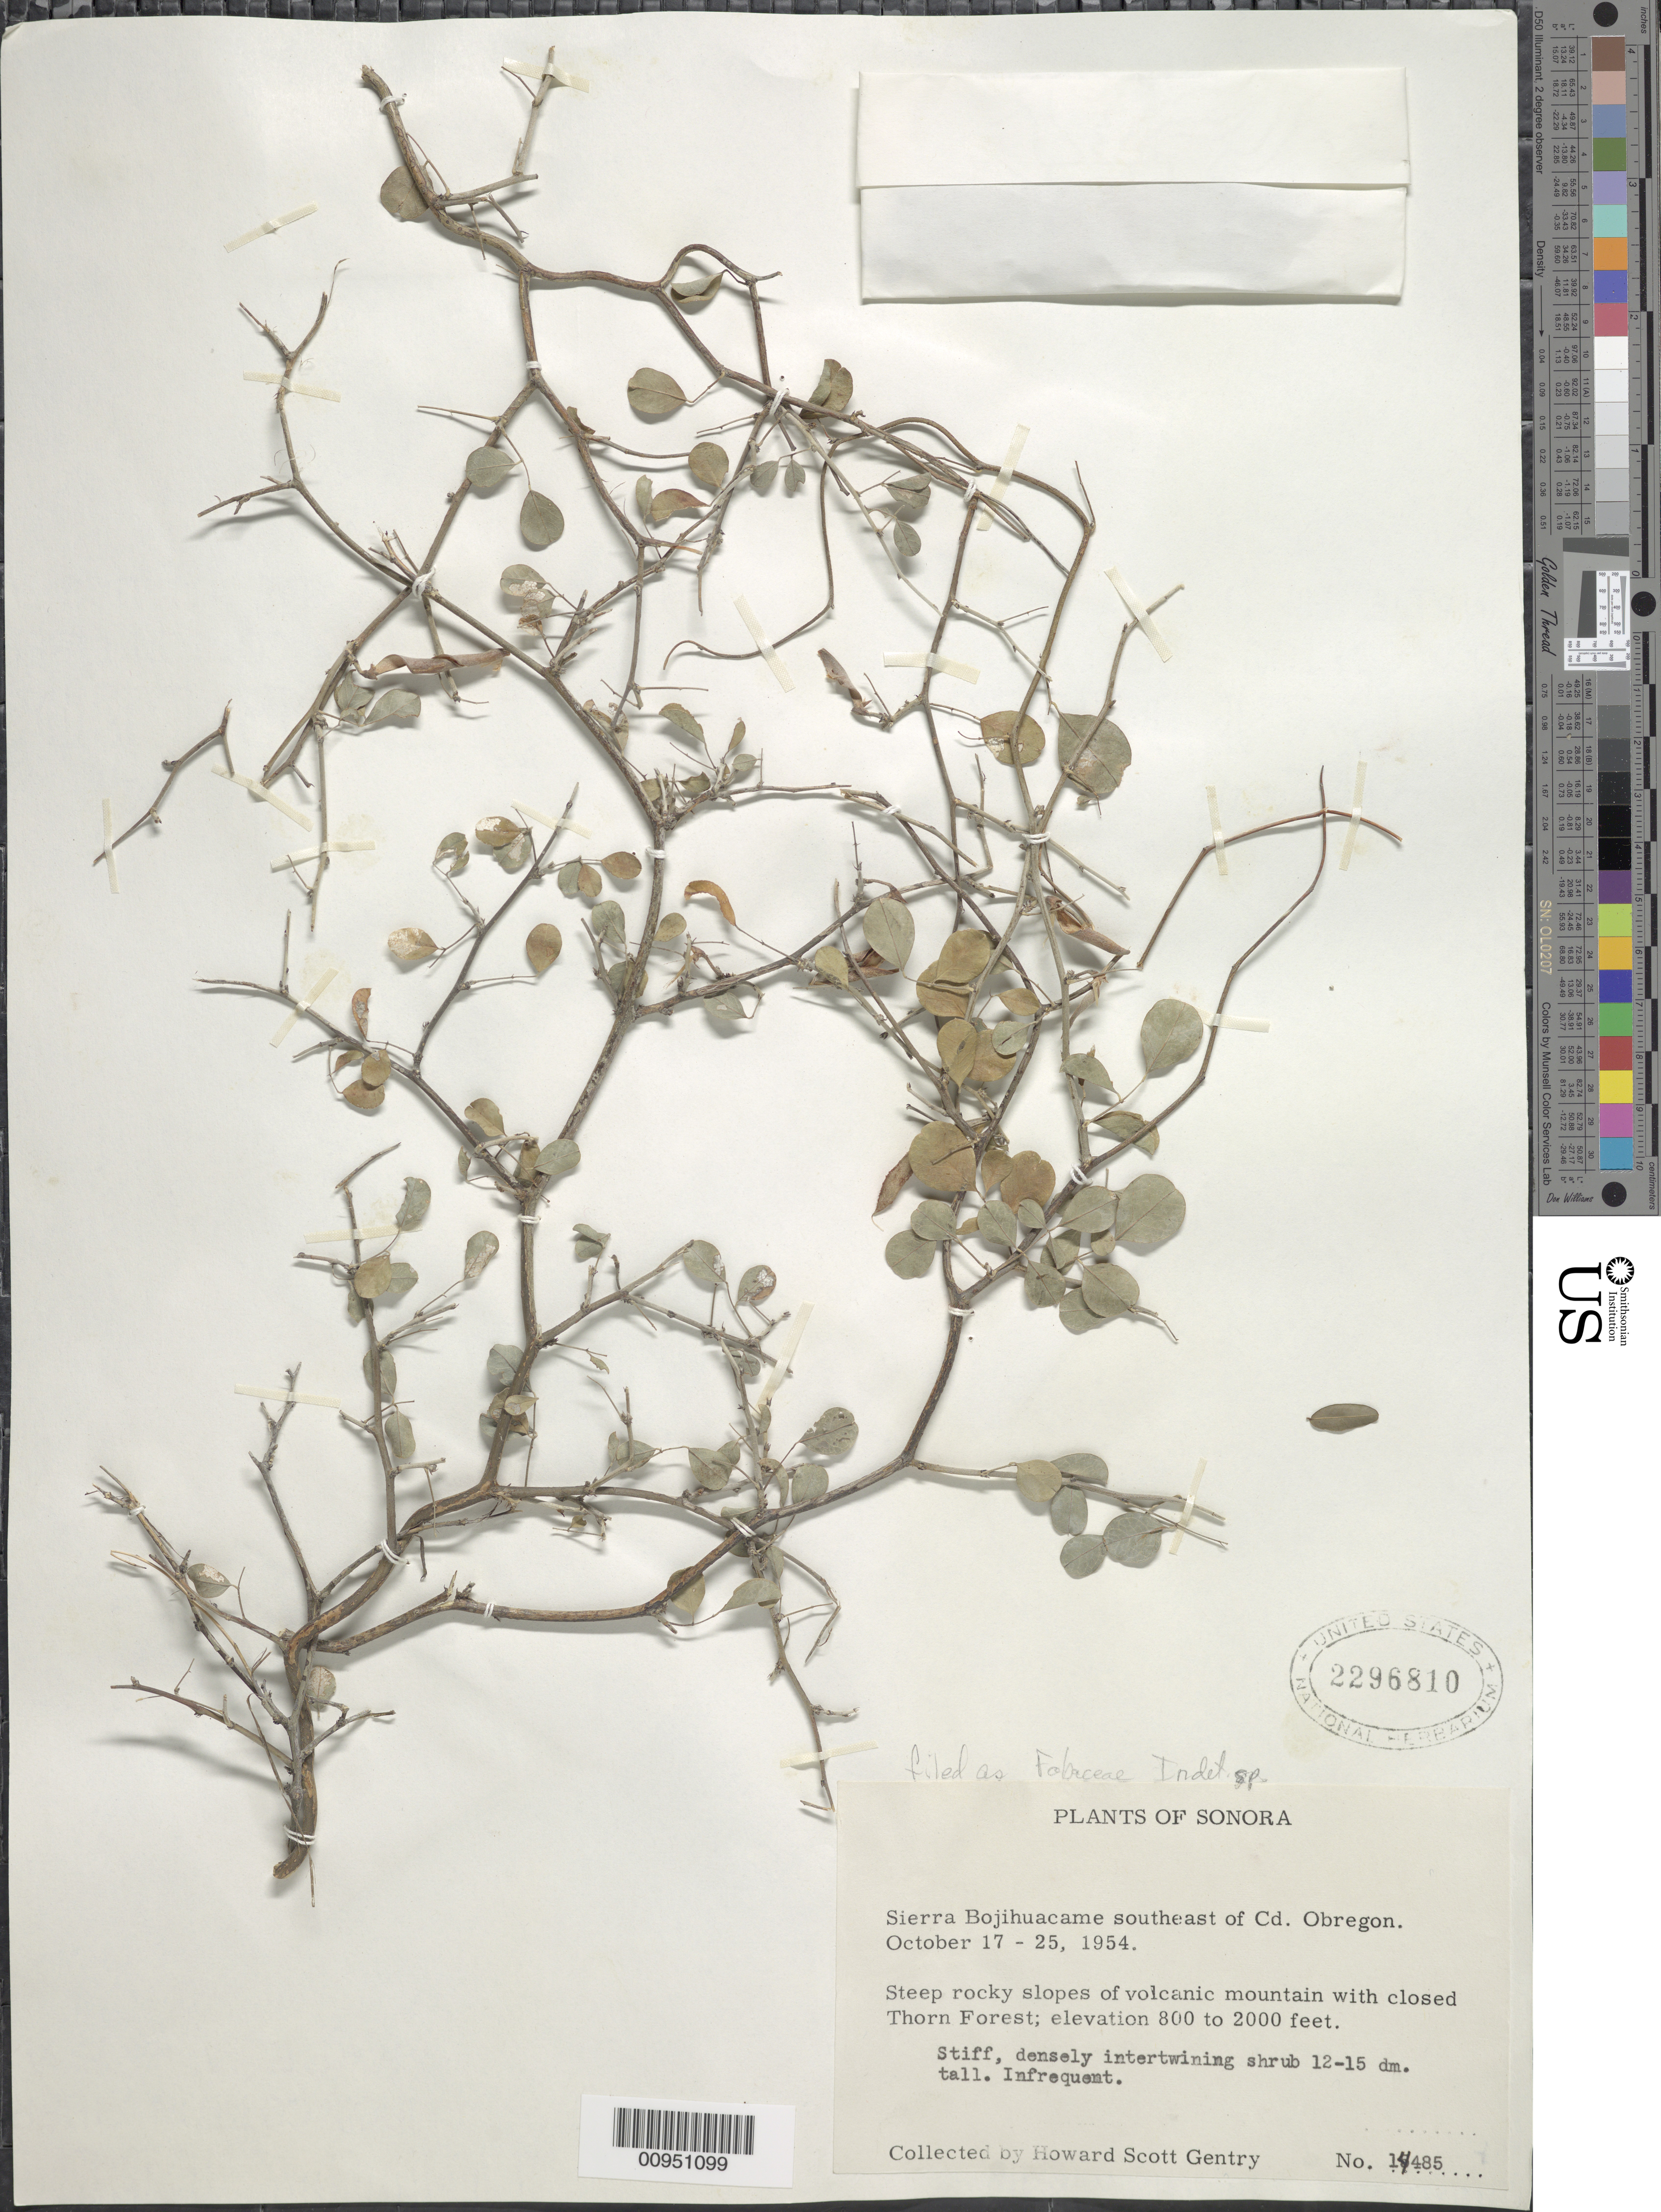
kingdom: Plantae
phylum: Tracheophyta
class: Magnoliopsida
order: Fabales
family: Fabaceae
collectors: H. S. Gentry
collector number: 14485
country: Mexico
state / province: Sonora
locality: Sierra Bojihuacame SE of Ciudad Obregon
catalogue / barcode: US 2296810